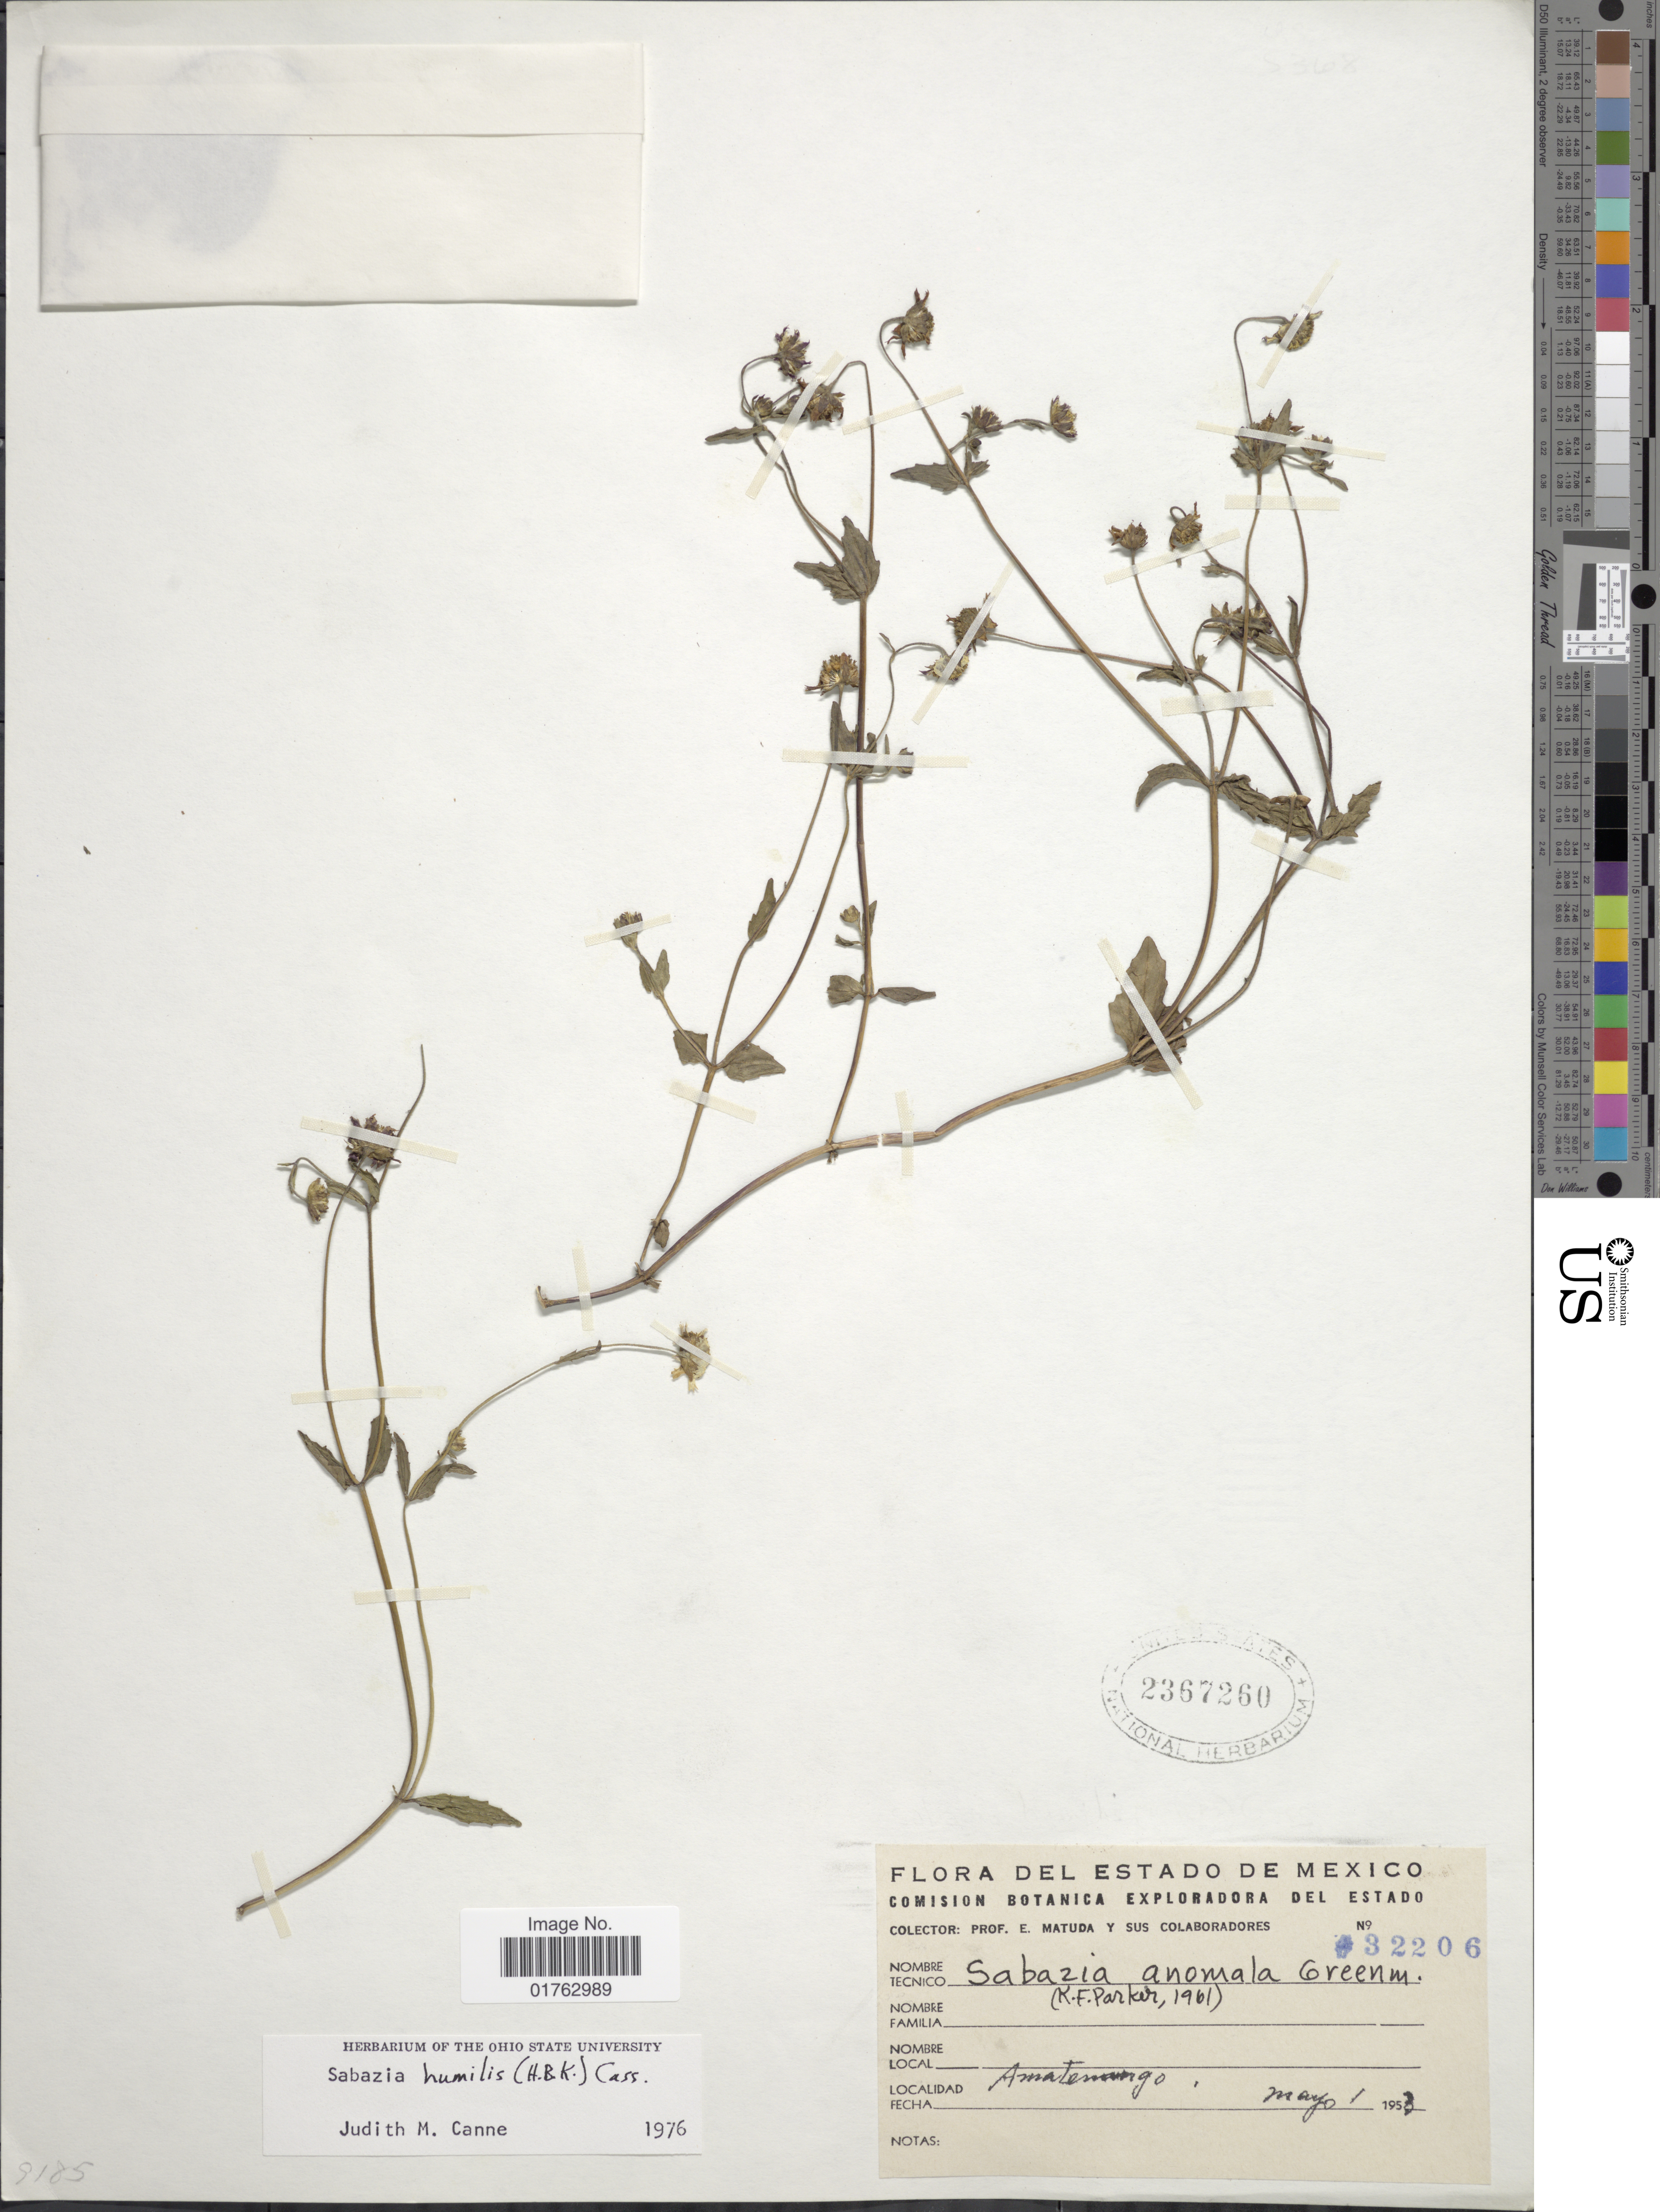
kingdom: Plantae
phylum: Tracheophyta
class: Magnoliopsida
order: Asterales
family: Asteraceae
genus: Sabazia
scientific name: Sabazia humilis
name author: (Kunth) Cass.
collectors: E. Matuda & et al.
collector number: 32206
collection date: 1952-05-01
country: Mexico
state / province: México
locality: Amatenango.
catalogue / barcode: US 2367260